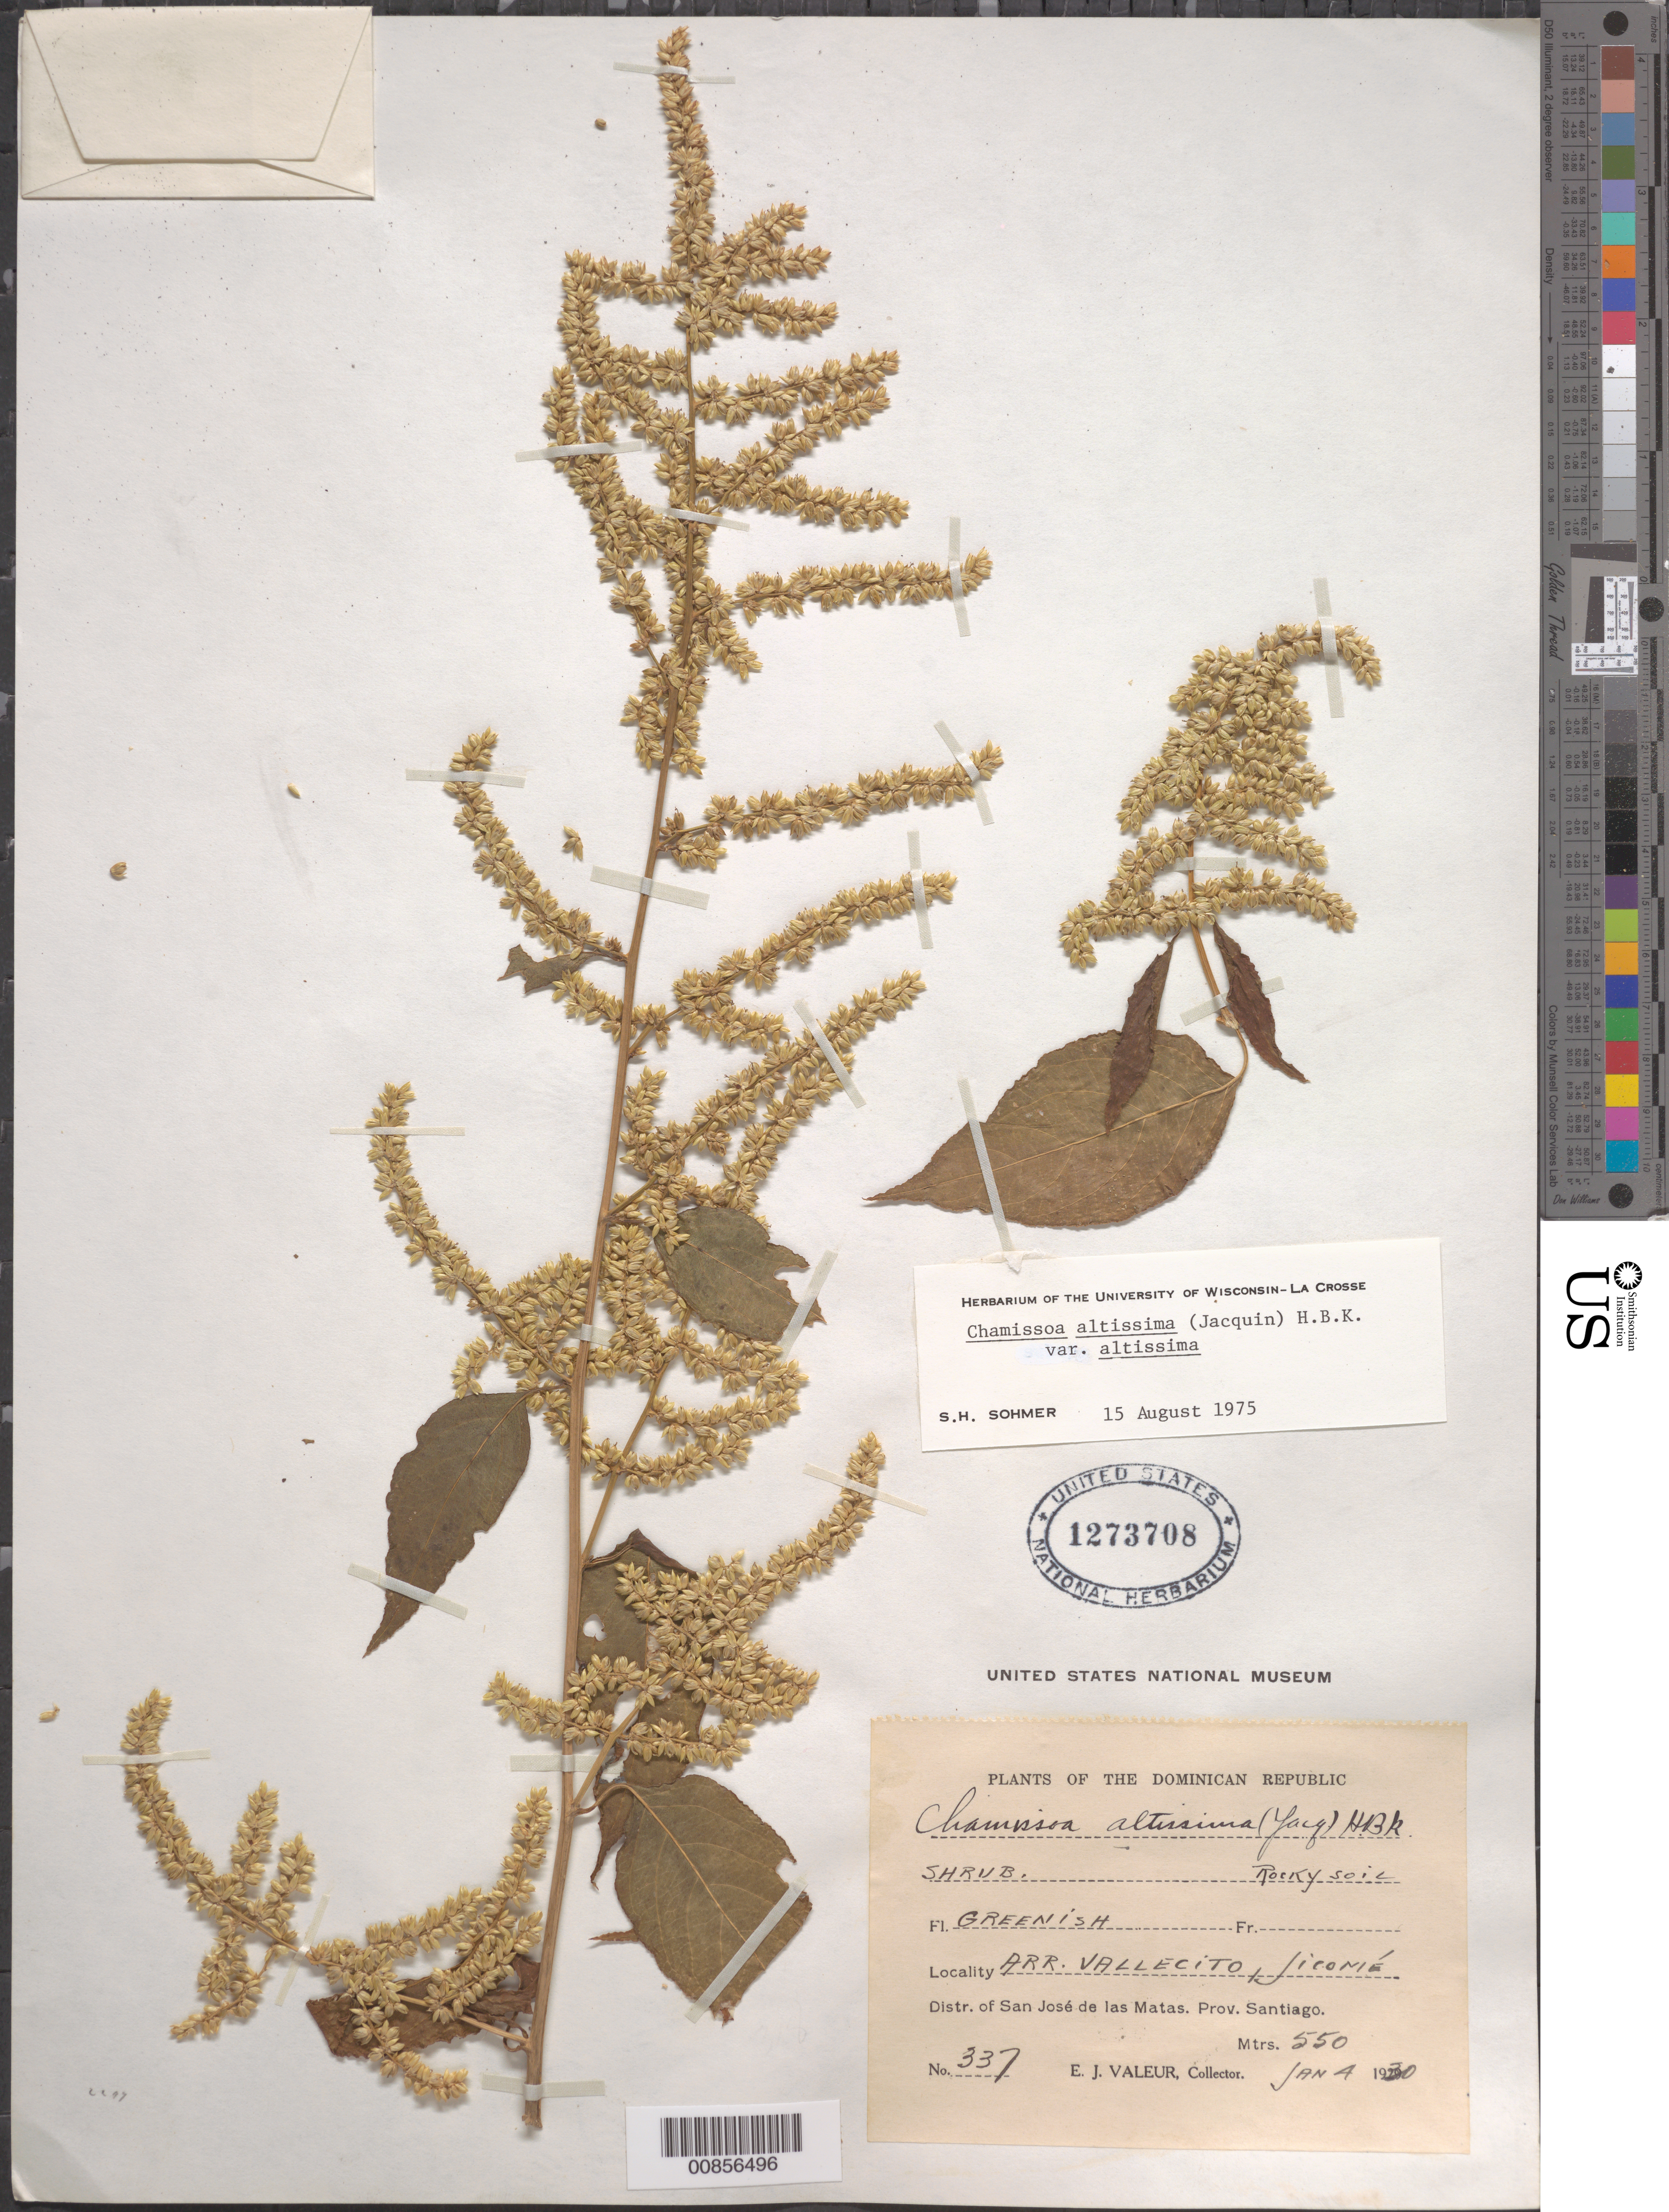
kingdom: Plantae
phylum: Tracheophyta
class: Magnoliopsida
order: Caryophyllales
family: Amaranthaceae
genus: Chamissoa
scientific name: Chamissoa altissima var. altissima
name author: (Jacq.) Kunth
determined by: Sohmer, S. H.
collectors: E. Valeur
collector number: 337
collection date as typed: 04 Jan 1930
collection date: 1930-01-04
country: Dominican Republic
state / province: Santiago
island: Hispaniola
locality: Arr. Vallecito, Jicomé. Distr. of San José de las Matas.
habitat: Rocky soil.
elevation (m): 550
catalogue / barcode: US 1273708